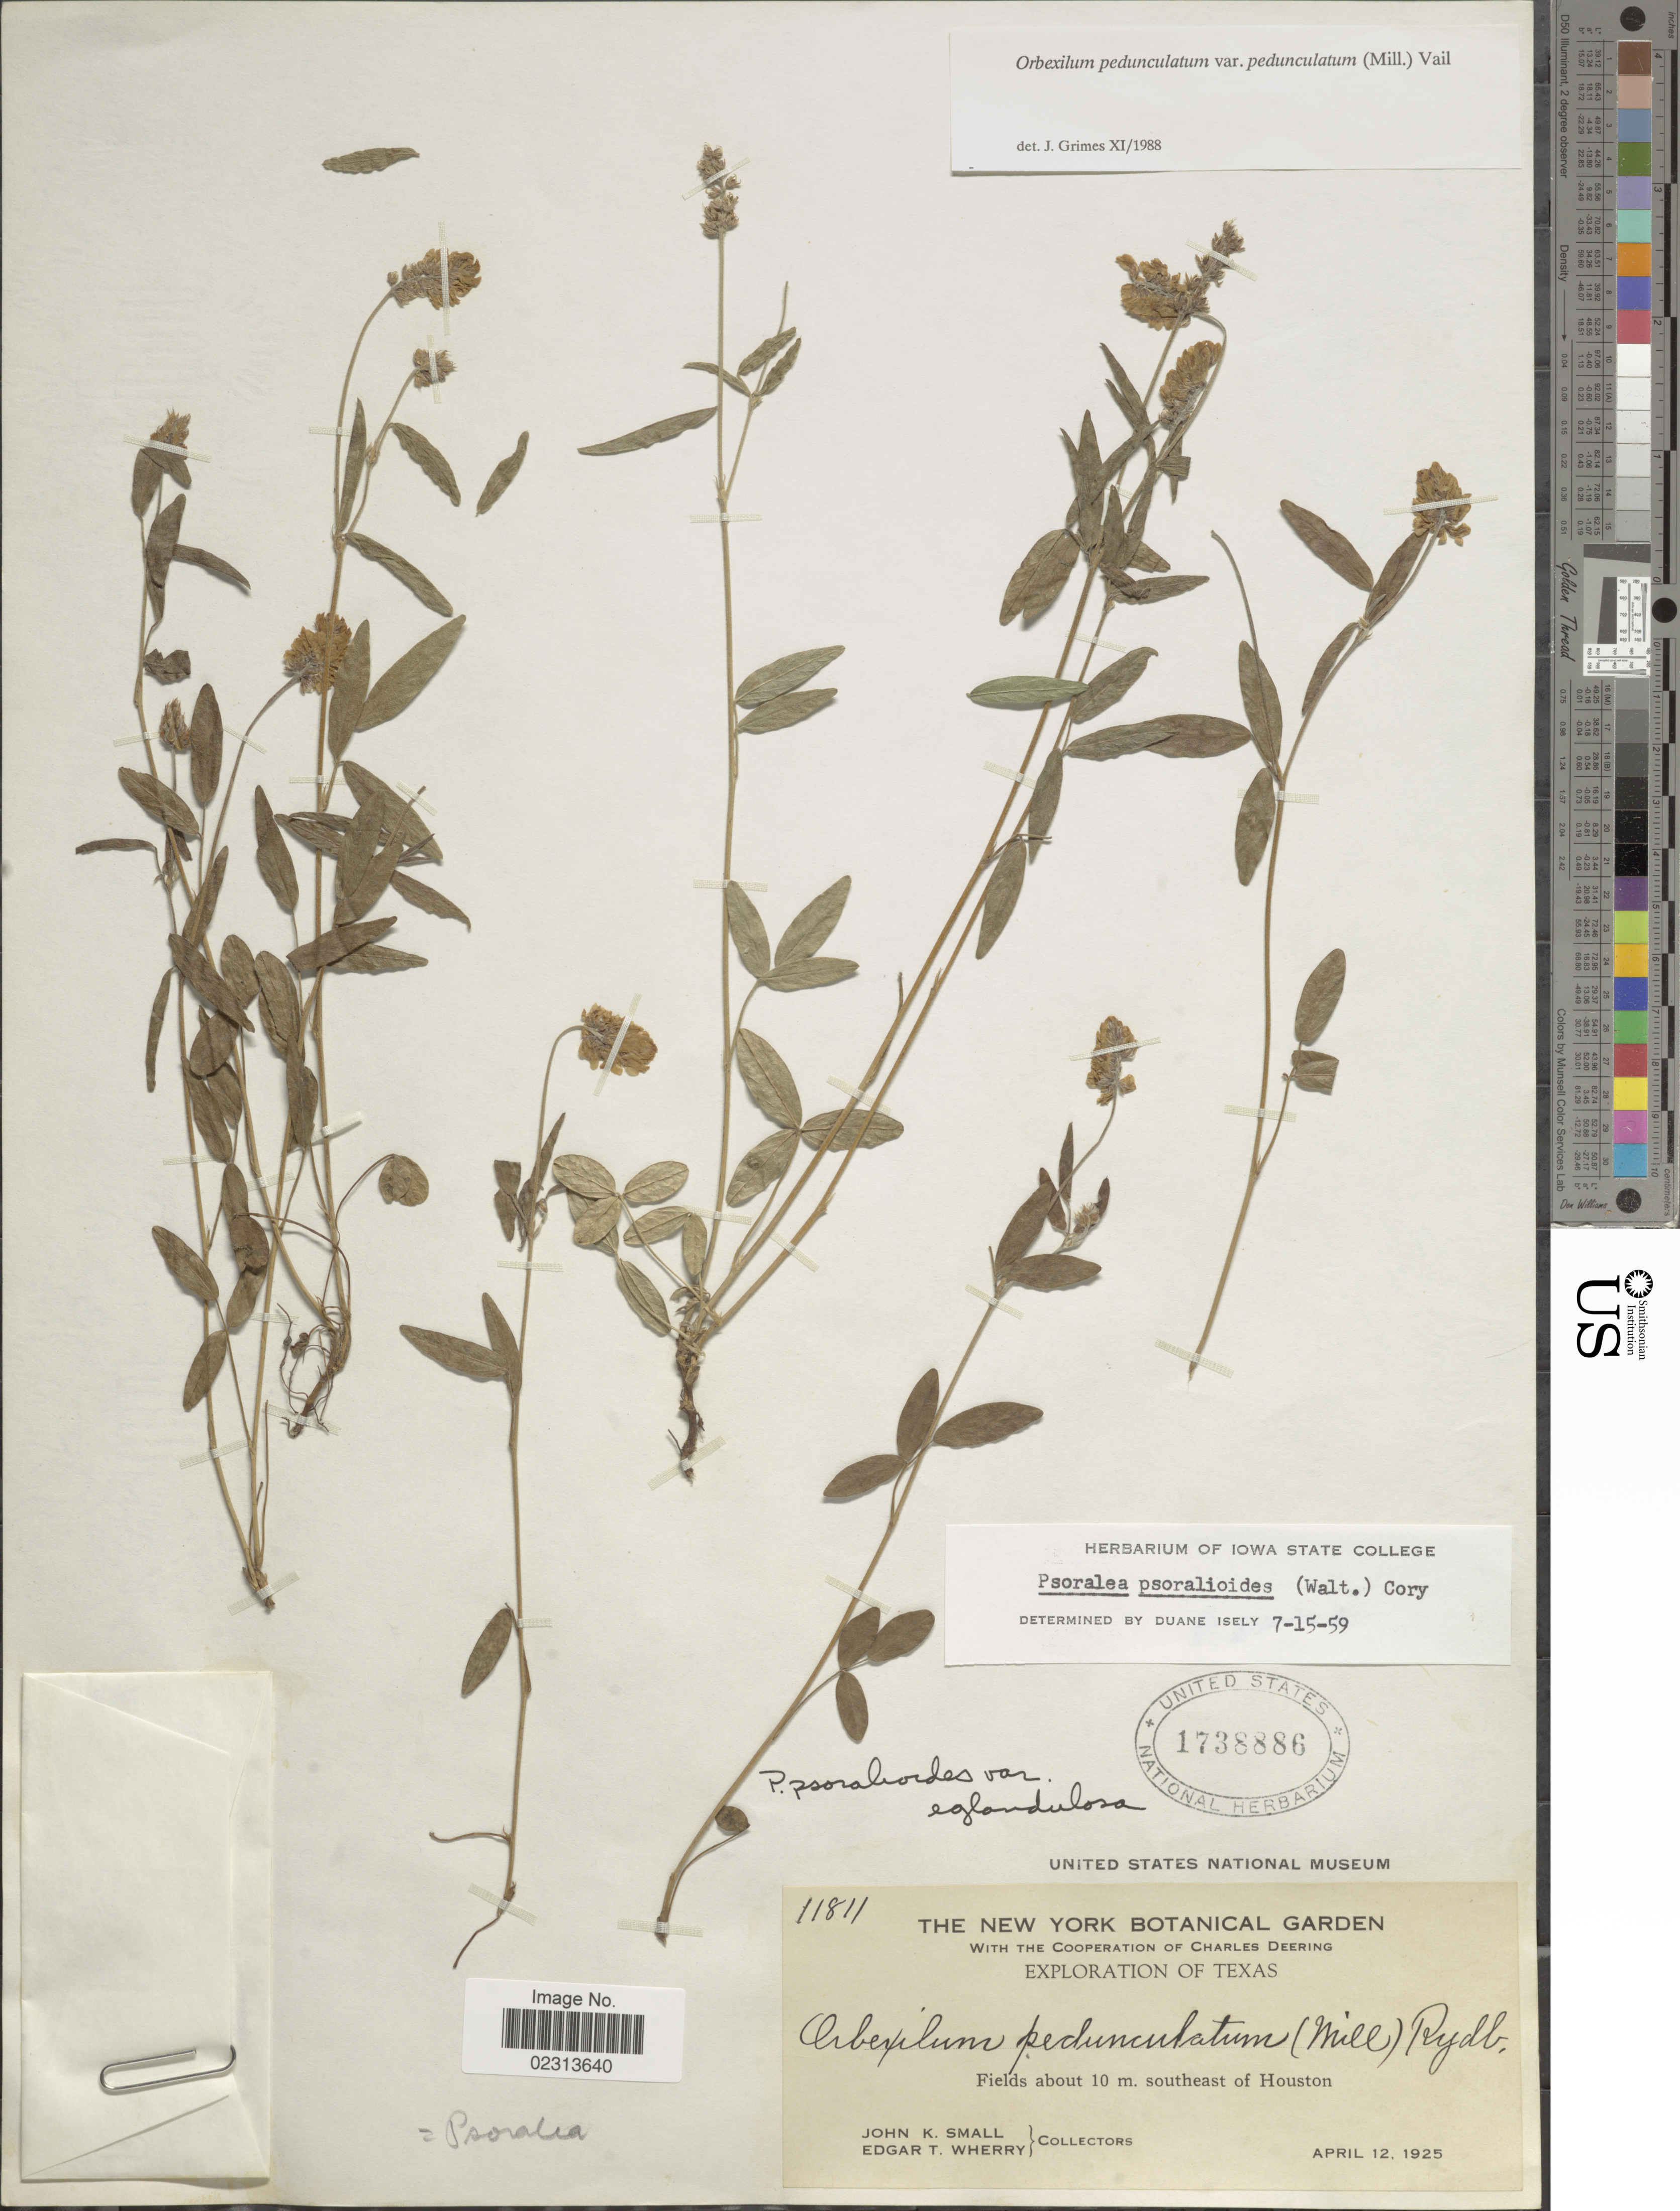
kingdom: Plantae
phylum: Tracheophyta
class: Magnoliopsida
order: Fabales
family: Fabaceae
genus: Orbexilum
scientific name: Orbexilum pedunculatum var. pedunculatum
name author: (Miller) Rydberg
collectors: J. K. Small & E. T. Wherry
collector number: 11811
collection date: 1925-04-12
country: United States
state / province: Texas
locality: Fields about 10 m. southeast of Houston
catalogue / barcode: US 1738886